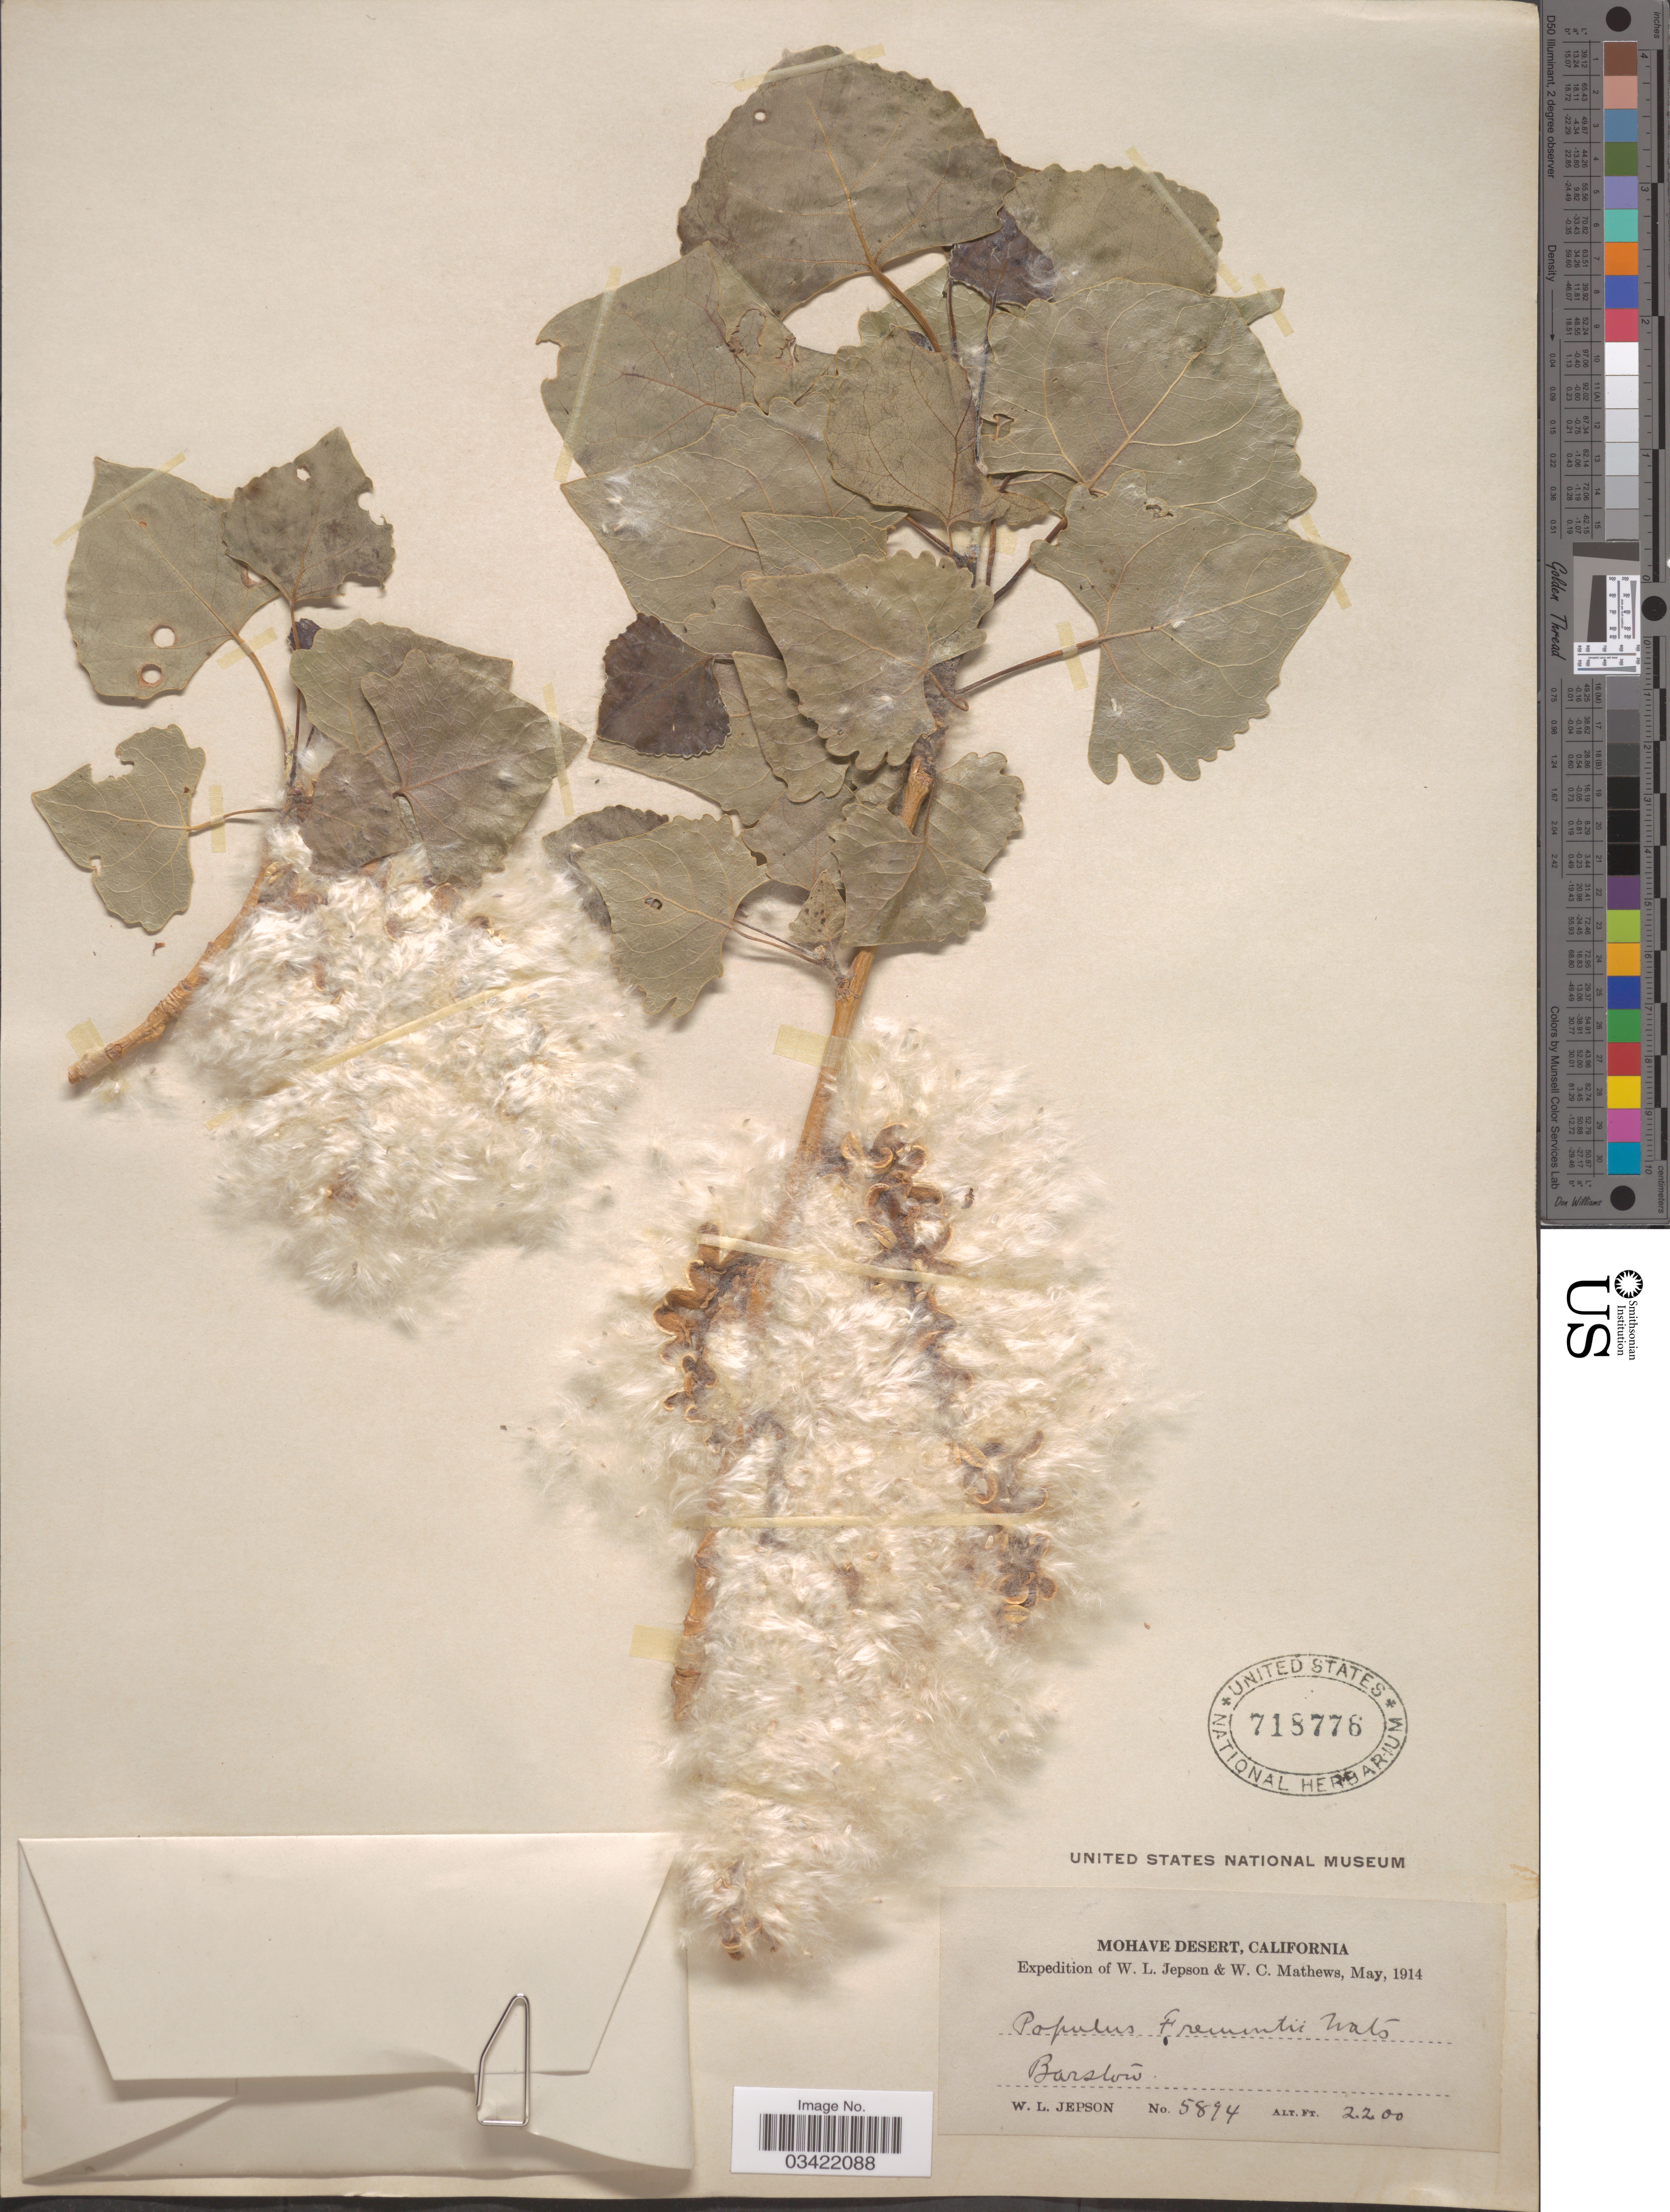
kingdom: Plantae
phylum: Tracheophyta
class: Magnoliopsida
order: Malpighiales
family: Salicaceae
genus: Populus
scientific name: Populus fremontii subsp. fremontii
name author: S. Watson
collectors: W. L. Jepson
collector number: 5894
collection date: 1914-05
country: United States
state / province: California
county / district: Kern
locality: Mohave Desert. Barstow.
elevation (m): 671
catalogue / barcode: US 718776